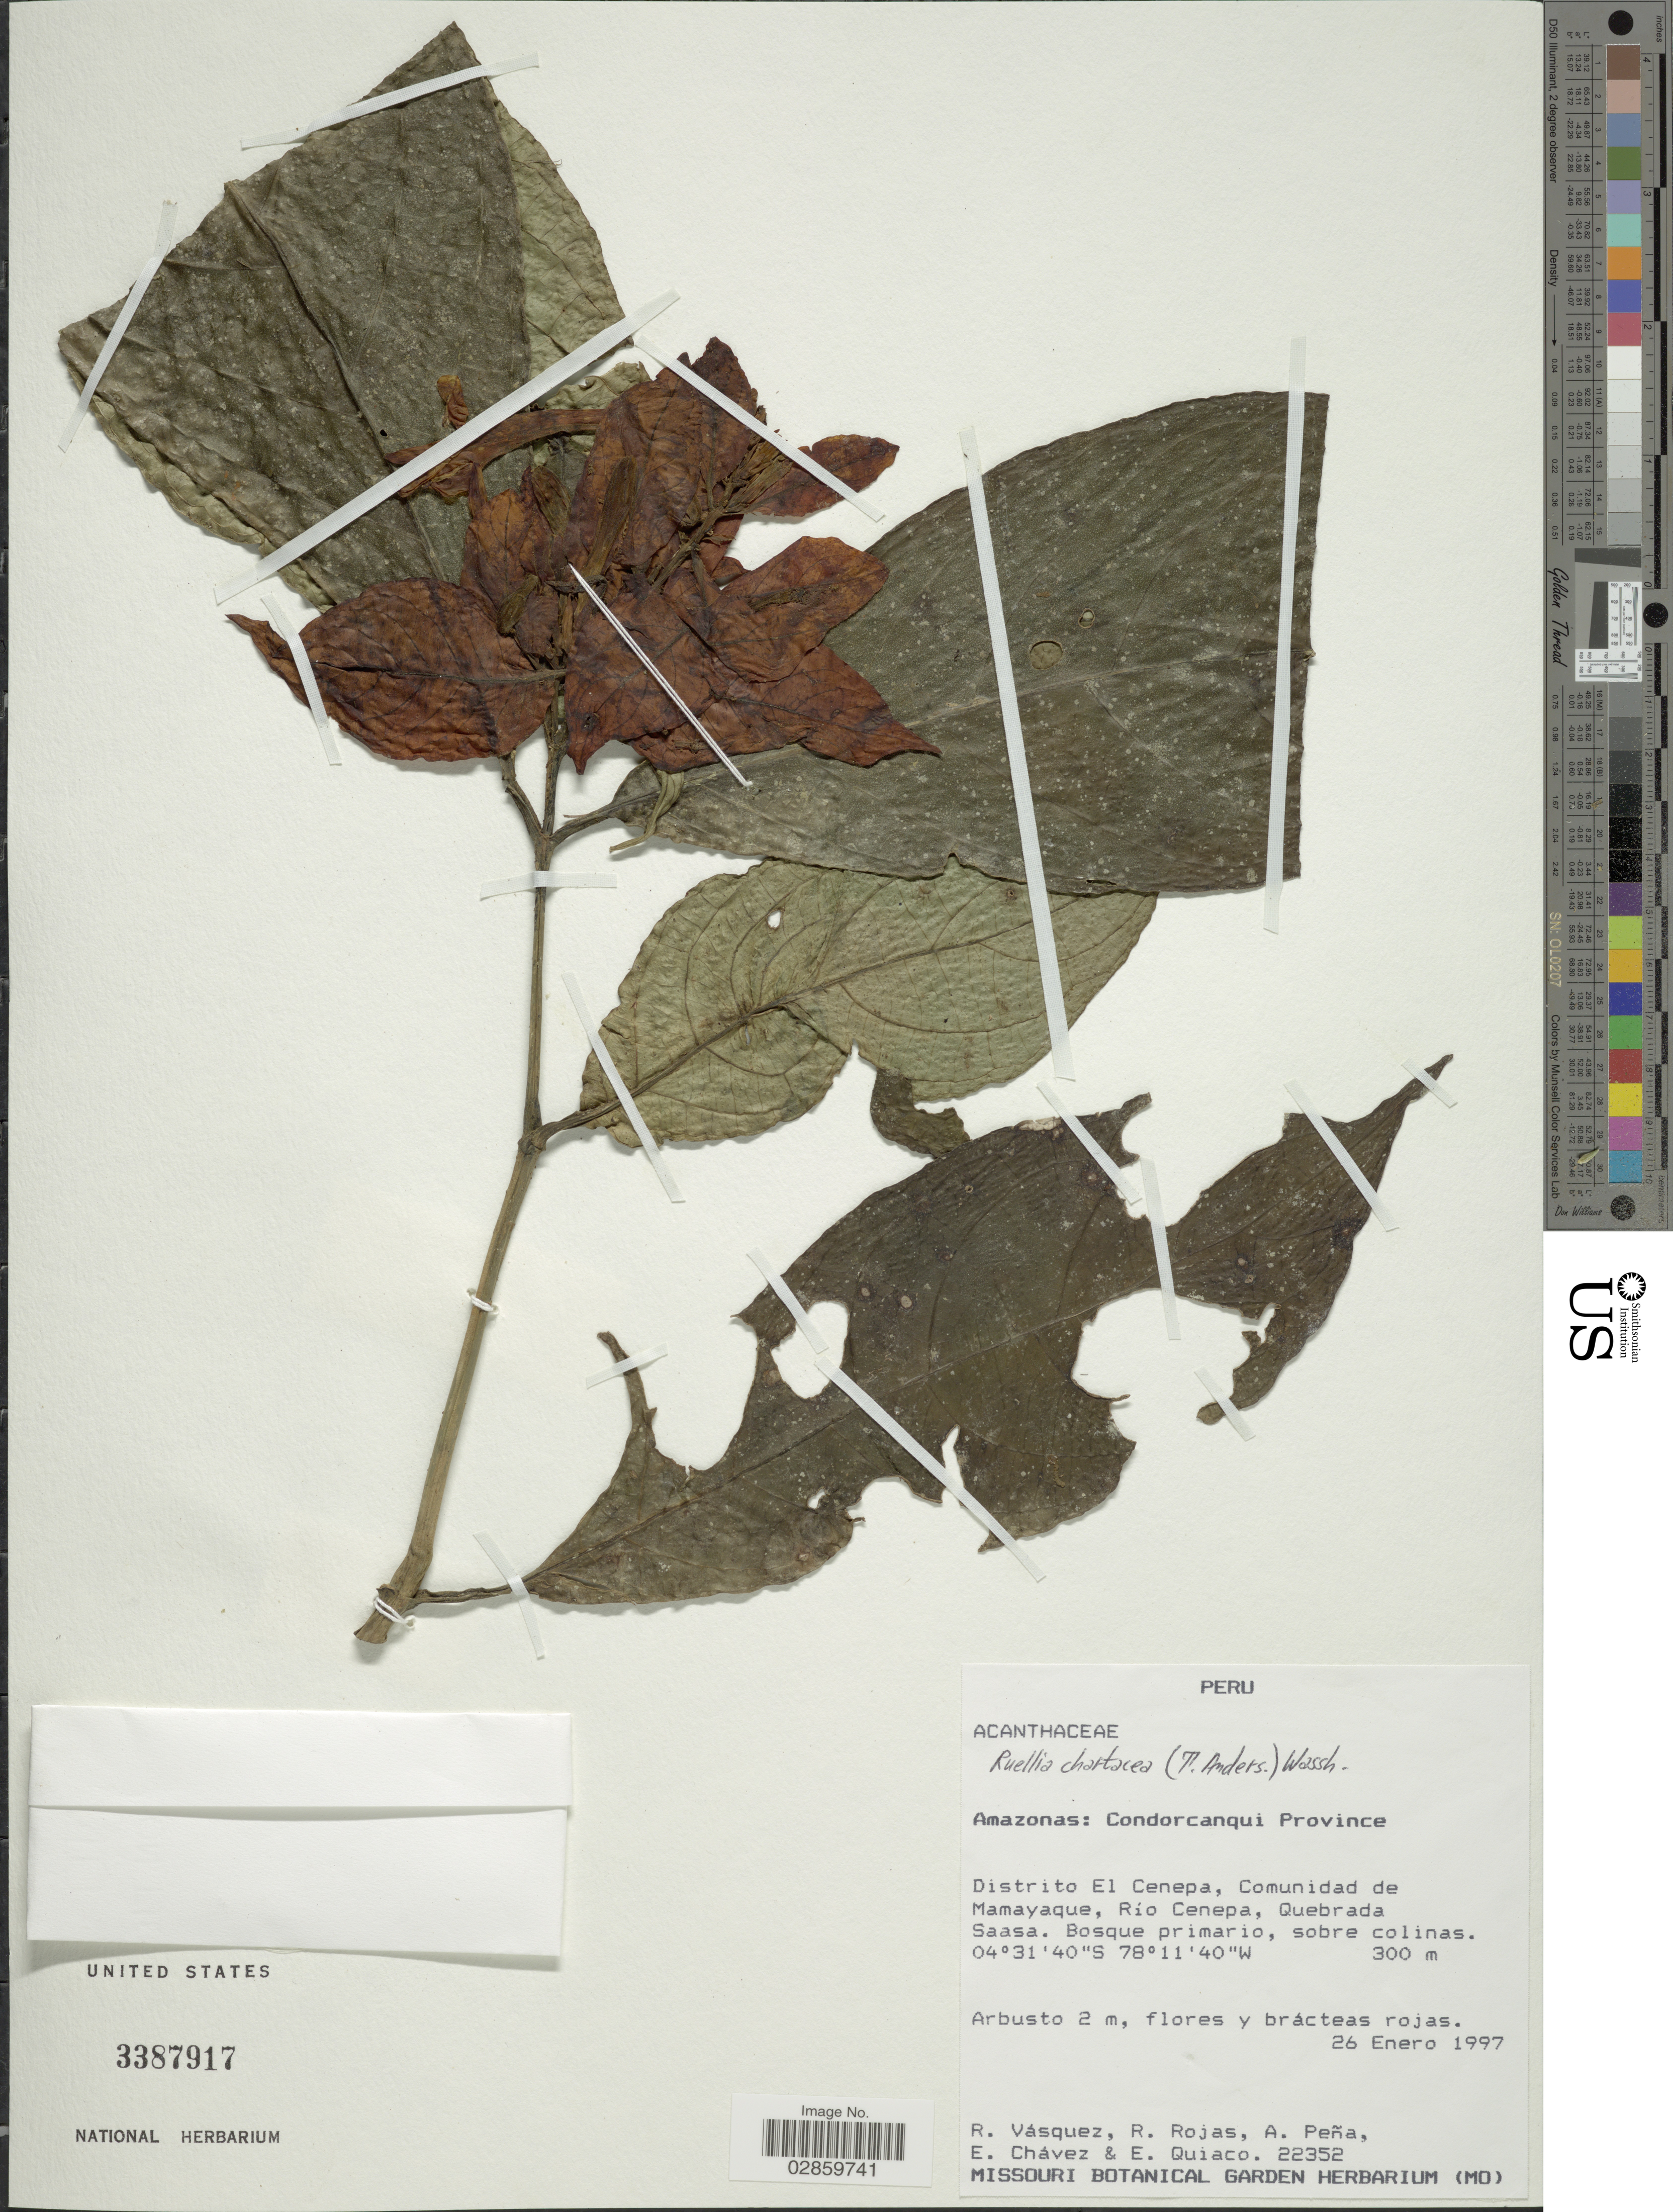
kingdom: Plantae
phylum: Tracheophyta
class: Magnoliopsida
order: Lamiales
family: Acanthaceae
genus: Ruellia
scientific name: Ruellia chartacea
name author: (T. Anderson) Wassh.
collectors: R. Vásquez, R. Rojas, A. Peña, E. Chávez & E. Quiaco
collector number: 22352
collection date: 1997-01-26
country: Peru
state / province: Amazonas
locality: Condorcanqui Province. Distrito El Cenepa, Comunidad de Mamayaque, Río Cenepa, Quebrada Saasa.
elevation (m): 300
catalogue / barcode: US 3387917